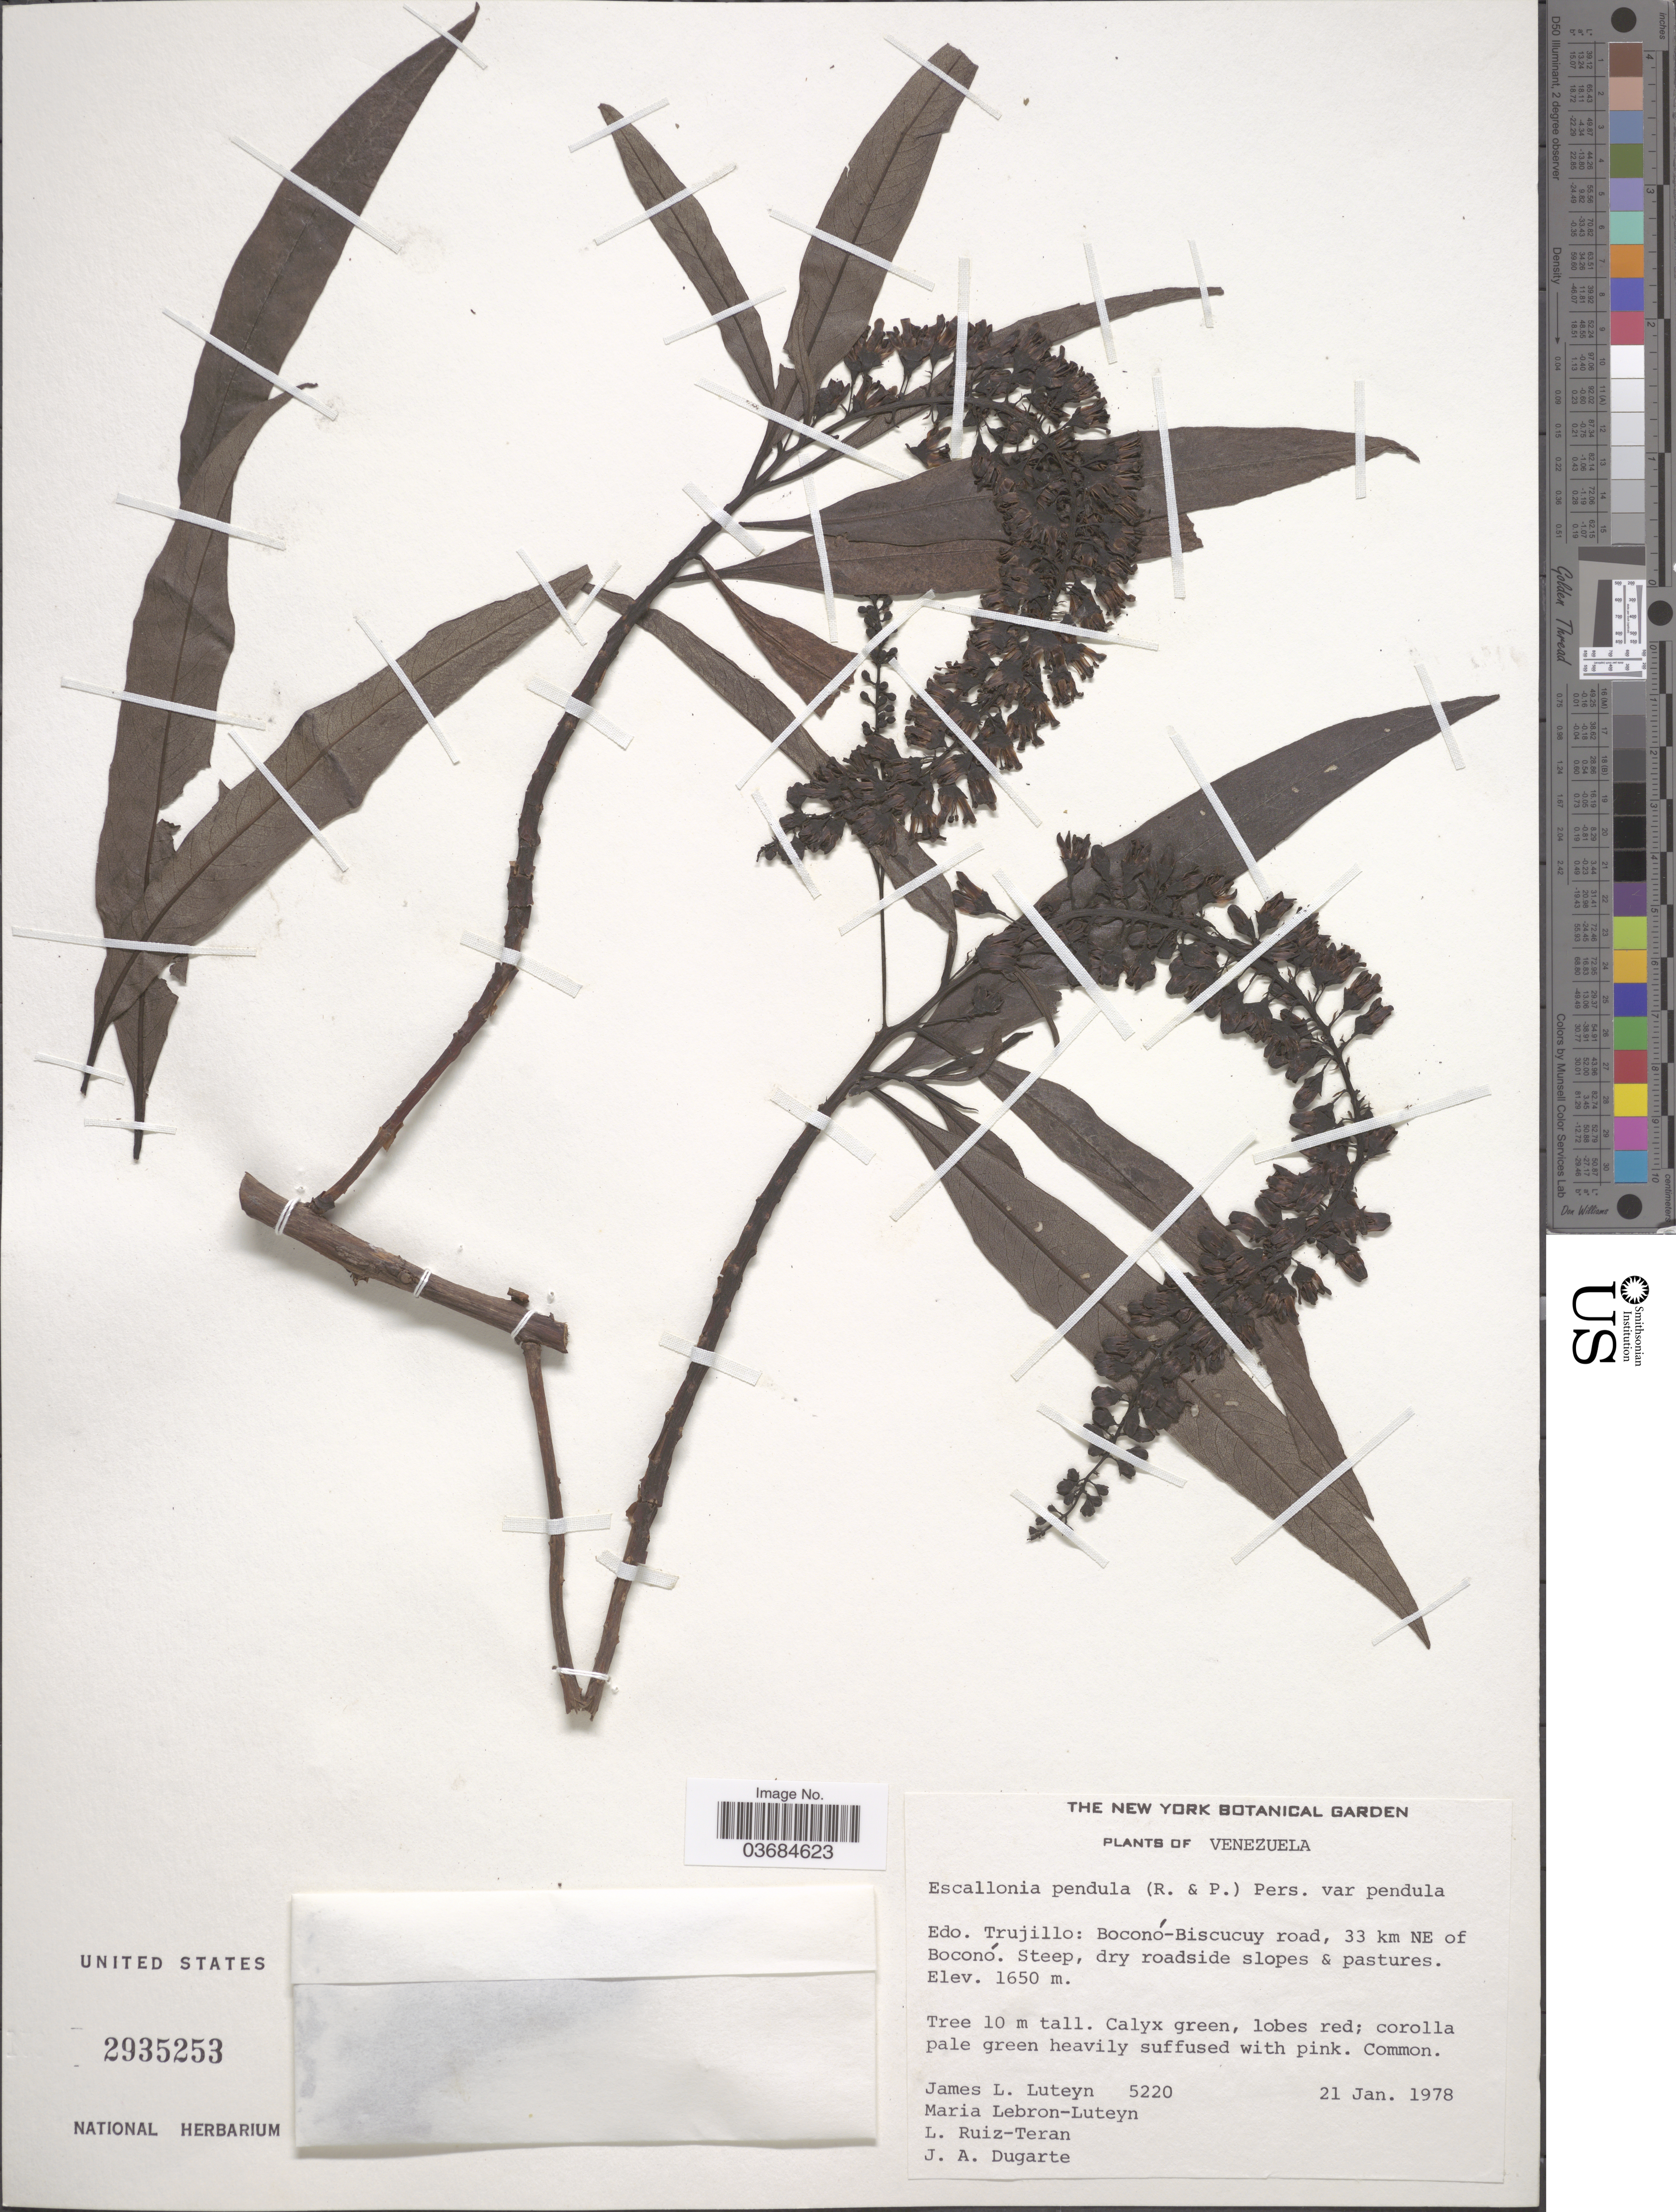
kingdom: Plantae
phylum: Tracheophyta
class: Magnoliopsida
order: Escalloniales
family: Escalloniaceae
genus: Escallonia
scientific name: Escallonia pendula var. pendula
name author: (Ruiz & Pav.) Pers.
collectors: J. Luteyn, M. L. Lebrón-Luteyn, L. E. Ruíz-Terán & J. Dugarte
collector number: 5220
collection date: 1978-01-21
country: Venezuela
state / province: Trujillo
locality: Boconó-Biscucuy road, 33 km NE of Boconó. Steep, dry roadside slopes & pastures.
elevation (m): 1650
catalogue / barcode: US 2935253